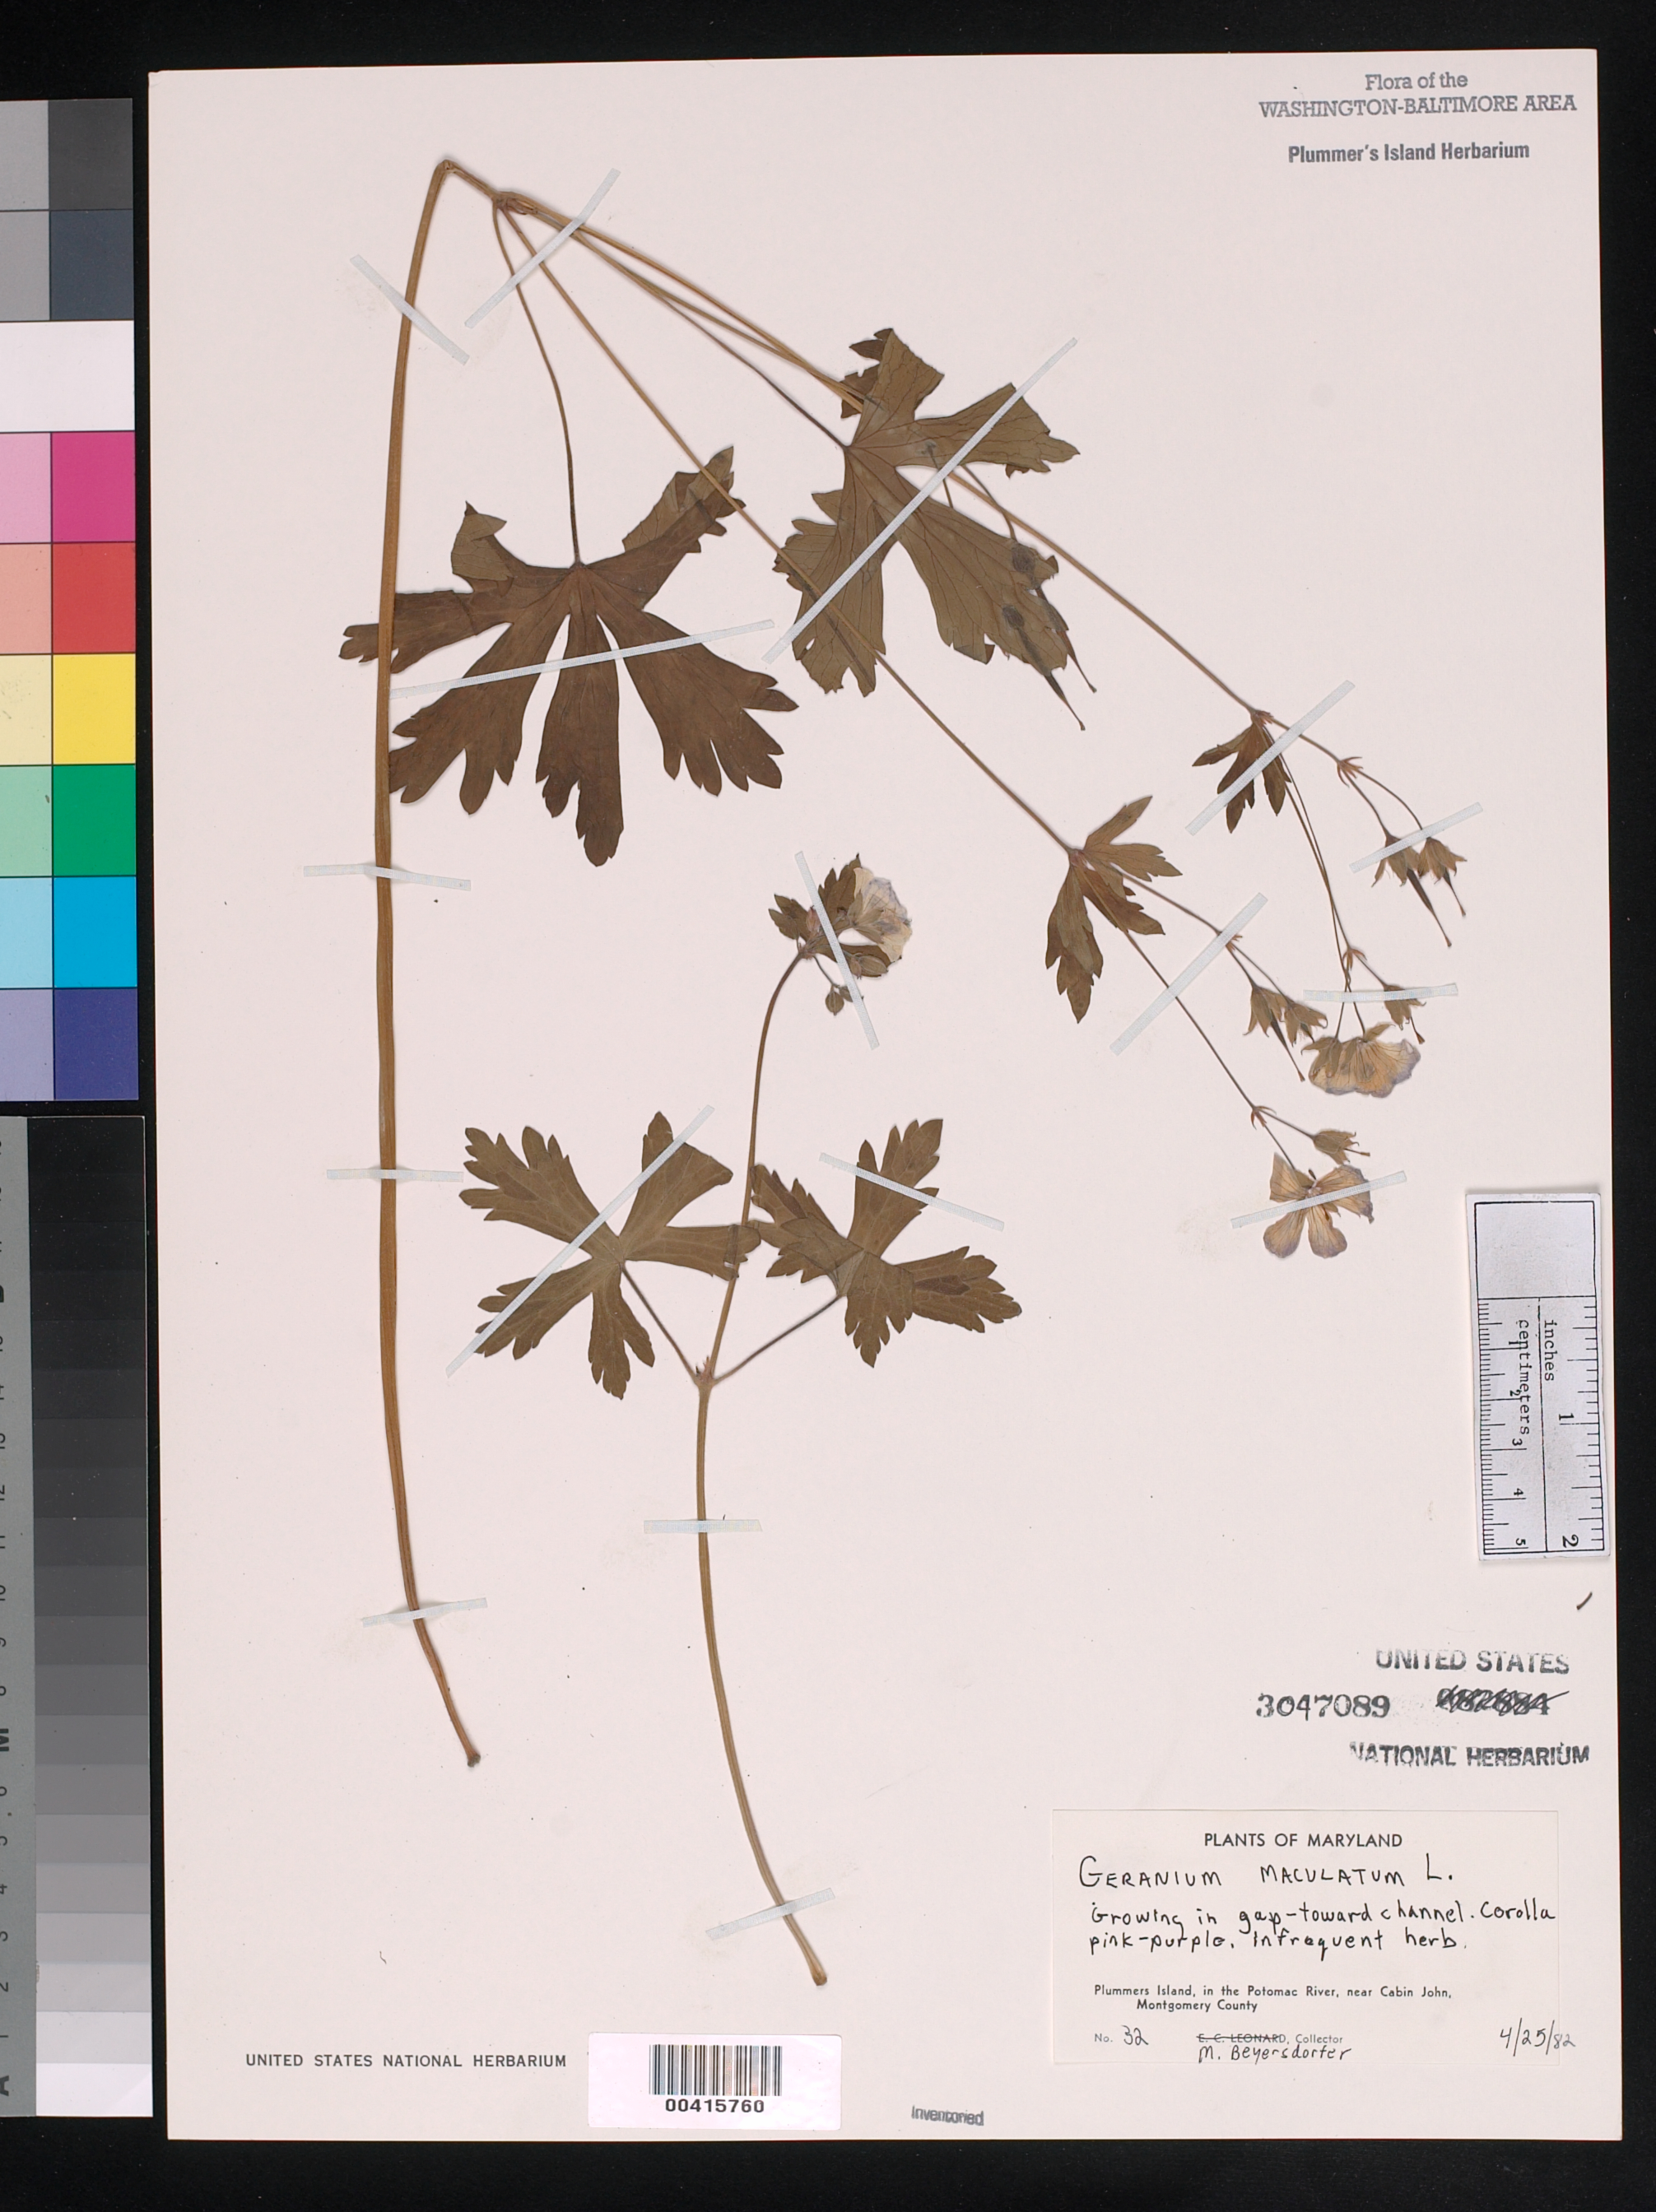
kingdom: Plantae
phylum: Tracheophyta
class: Magnoliopsida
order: Geraniales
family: Geraniaceae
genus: Geranium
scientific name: Geranium maculatum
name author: L.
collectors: M. Beyersdorfer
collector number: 32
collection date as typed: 25 Apr 1982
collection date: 1982-04-25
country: United States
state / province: Maryland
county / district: Montgomery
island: Plummers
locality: Plummer's Island; Gap toward channel C. & O. Canal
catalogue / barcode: US 3047089